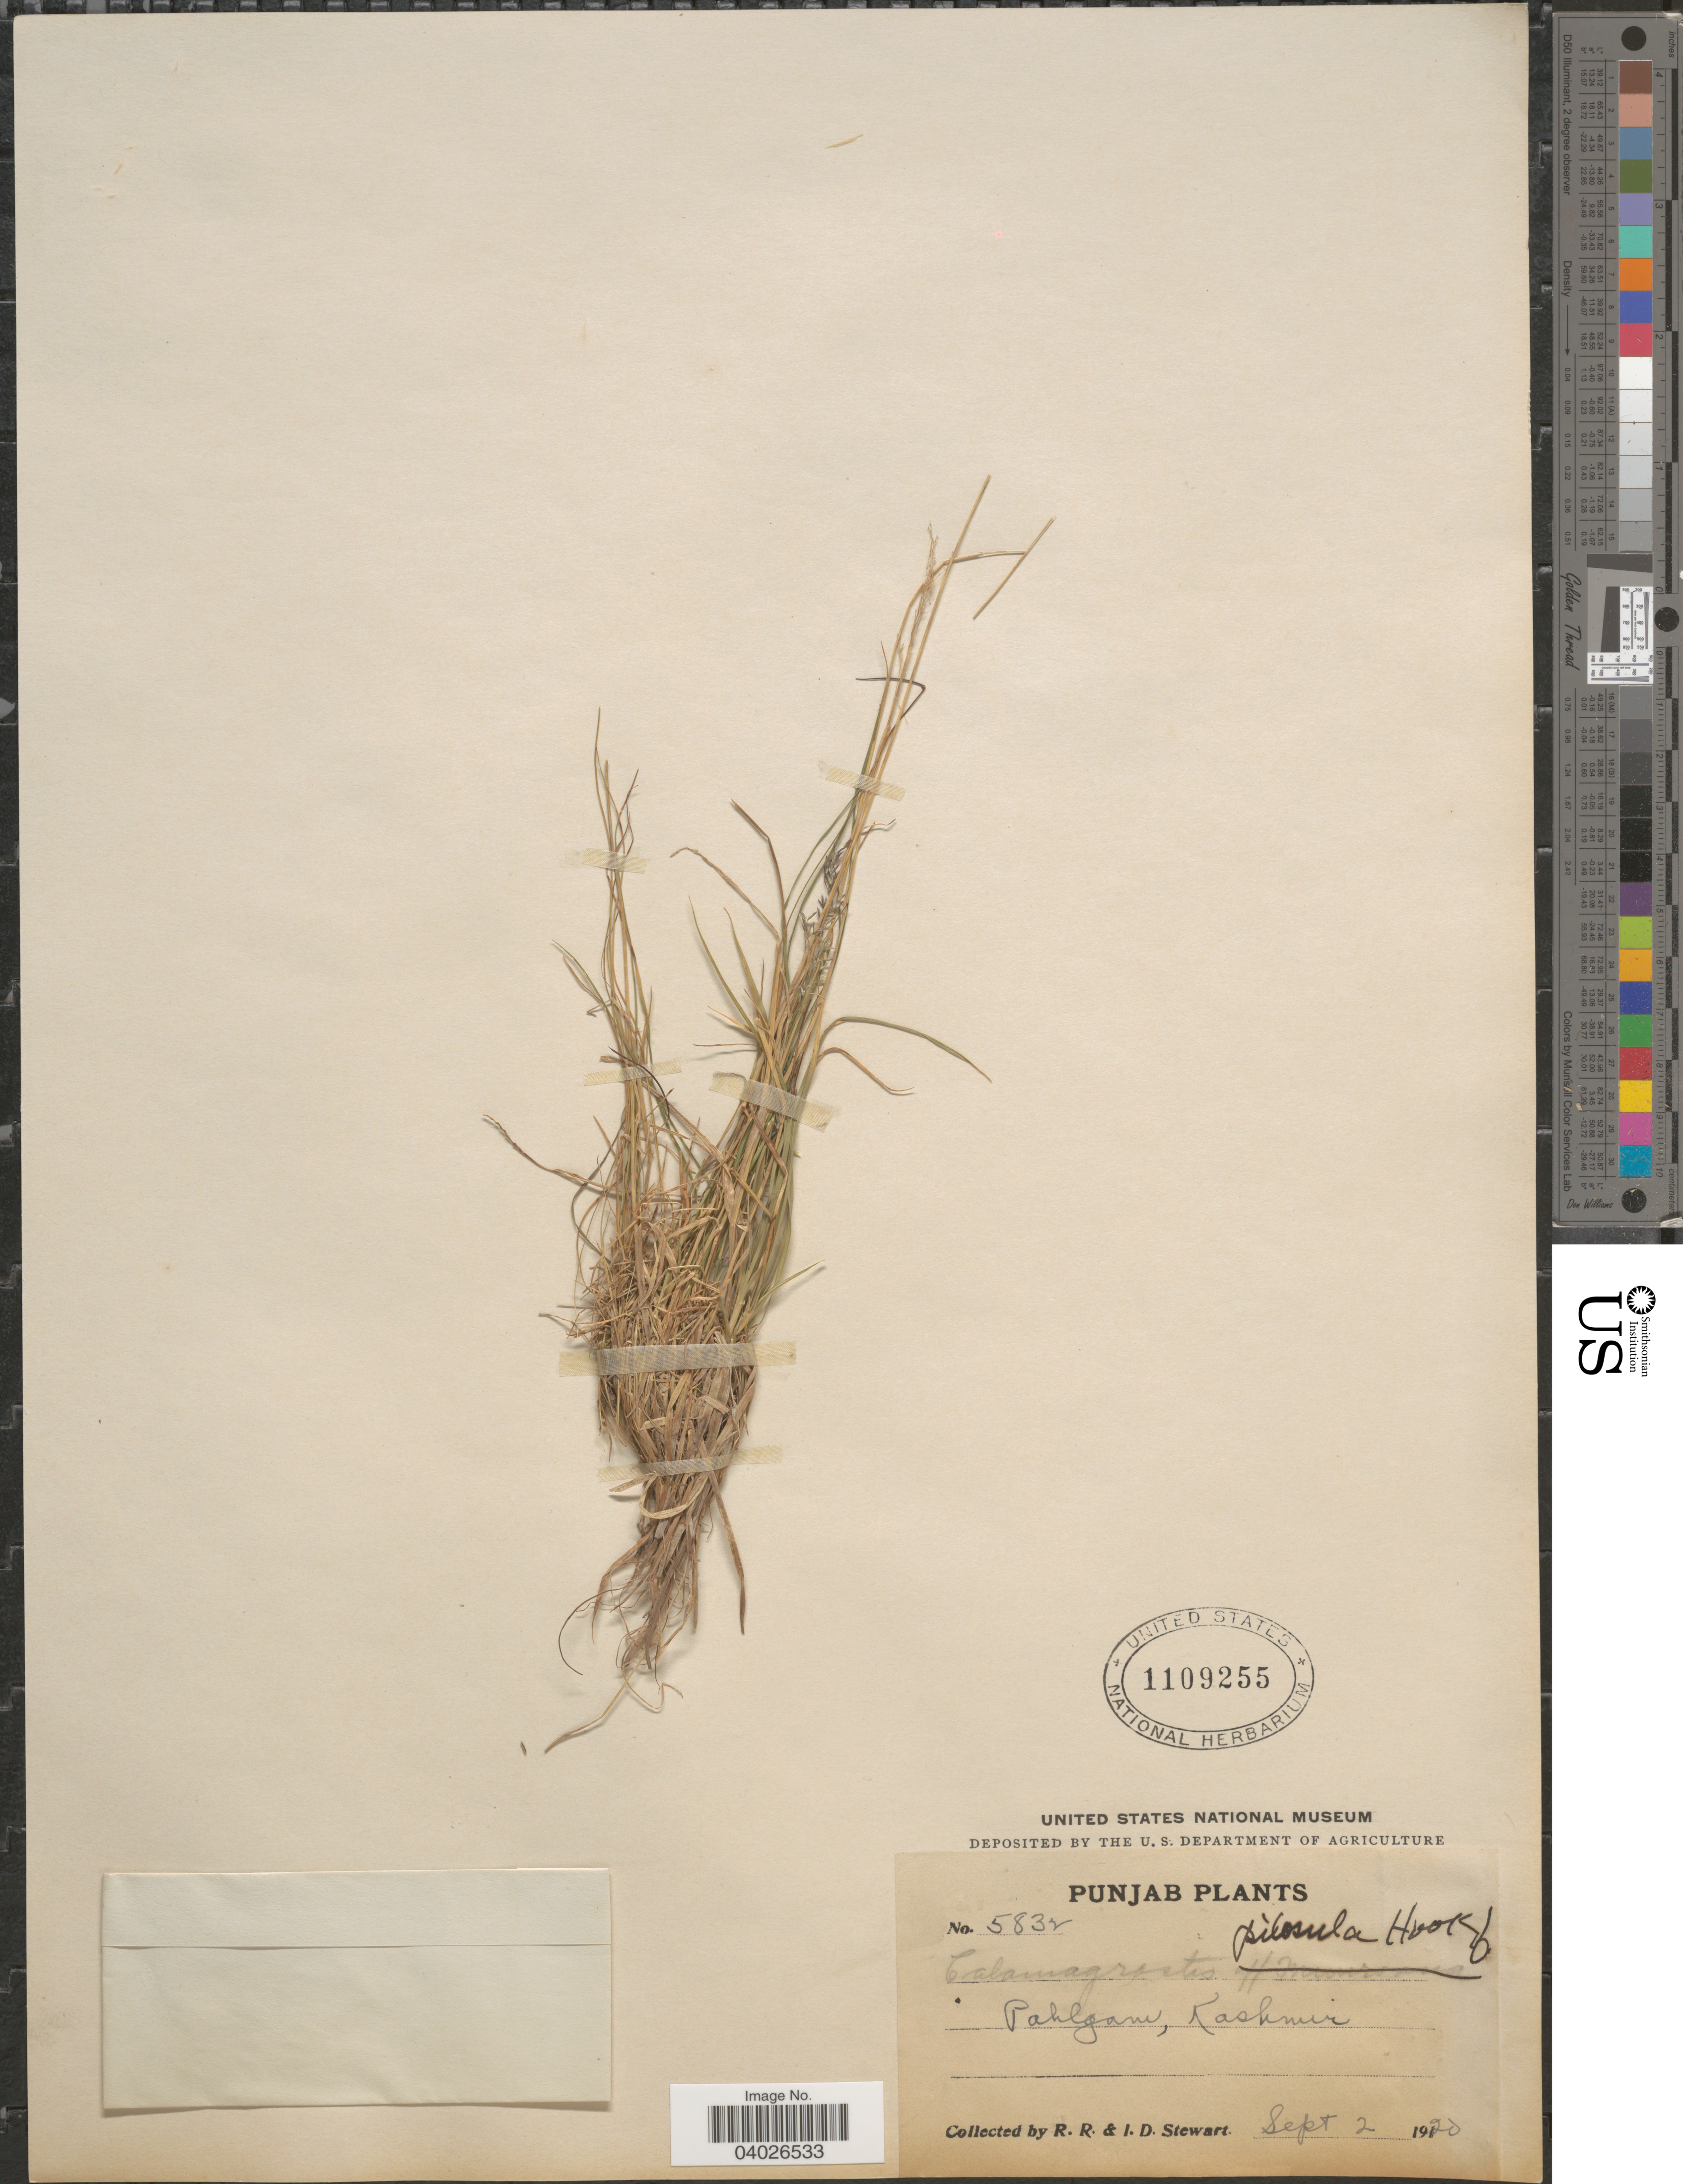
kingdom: Plantae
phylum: Tracheophyta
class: Liliopsida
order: Poales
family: Poaceae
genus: Agrostis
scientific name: Agrostis pilosula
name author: Trin.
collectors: R. Stewart & I. Stewart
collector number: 5832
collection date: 1920-09-02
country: India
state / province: Jammu and Kashmir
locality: Pahlgam, Kashmir.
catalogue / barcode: US 1109255